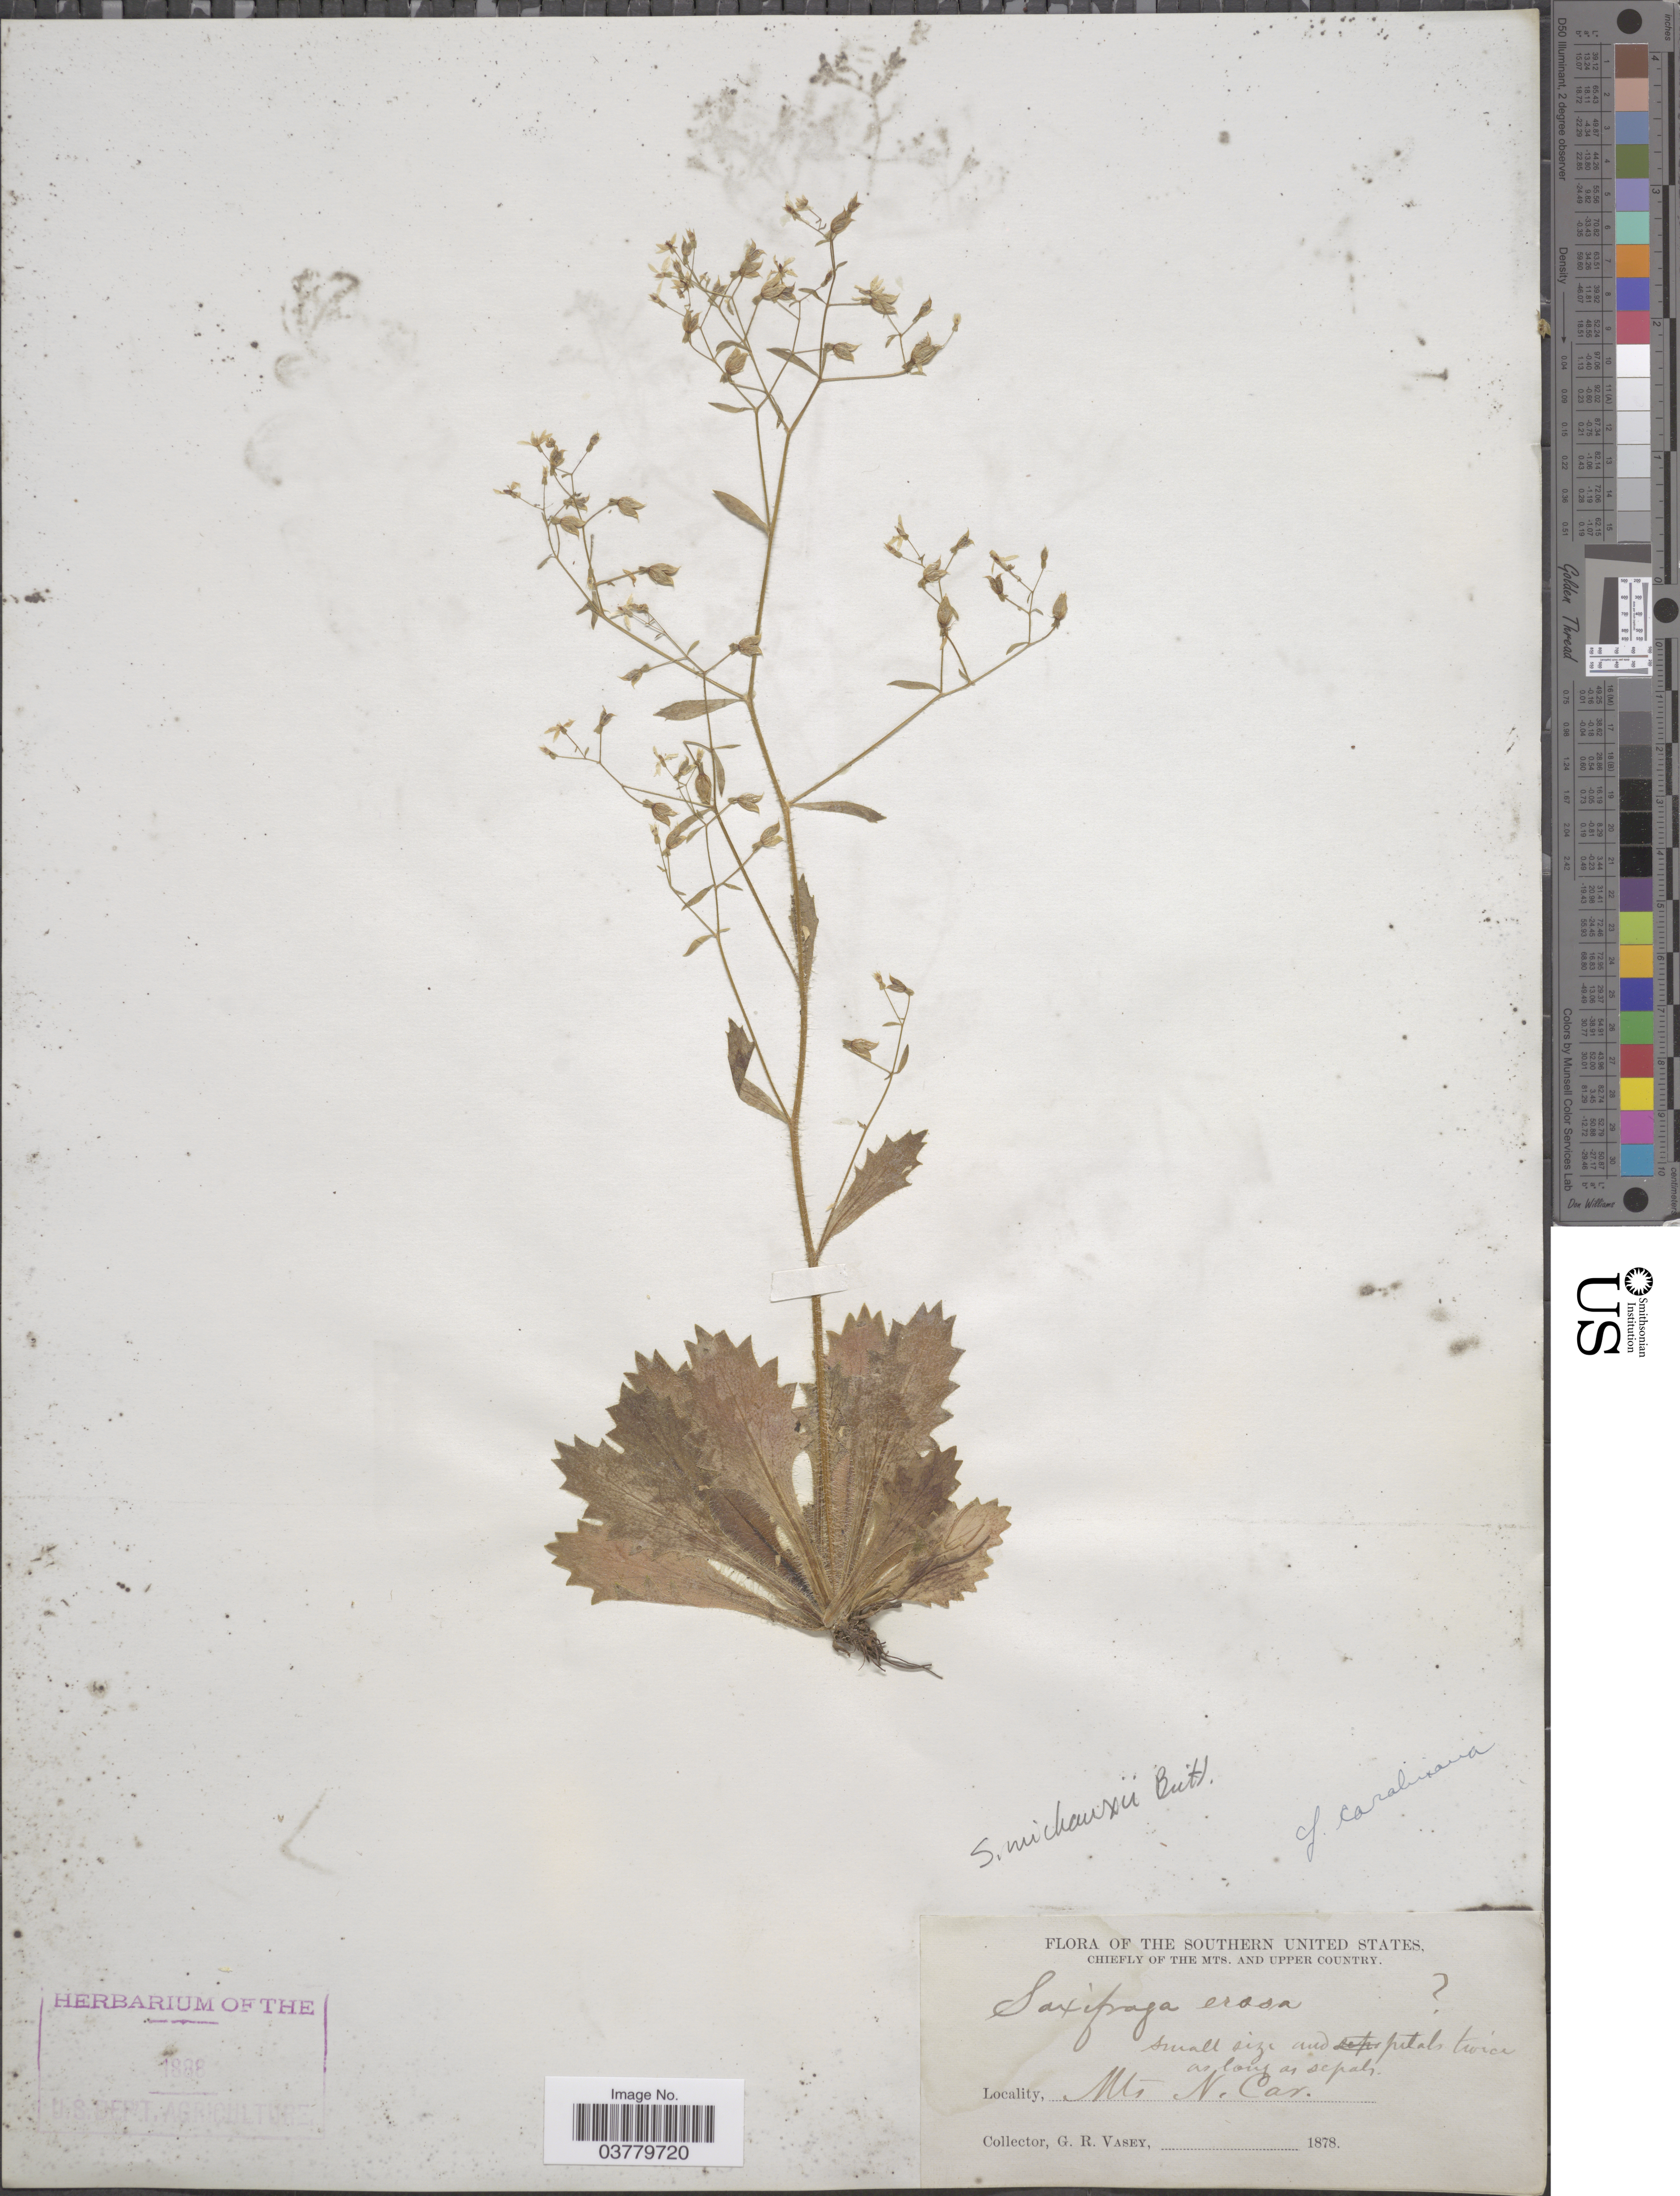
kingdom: Plantae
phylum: Tracheophyta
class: Magnoliopsida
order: Saxifragales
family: Saxifragaceae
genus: Micranthes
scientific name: Micranthes petiolaris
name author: (Raf.) Bush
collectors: G. R. Vasey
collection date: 1878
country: United States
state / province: North Carolina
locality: The Southern United States, Chiefly of the Mts. and Upper Country. Mts N. Car.